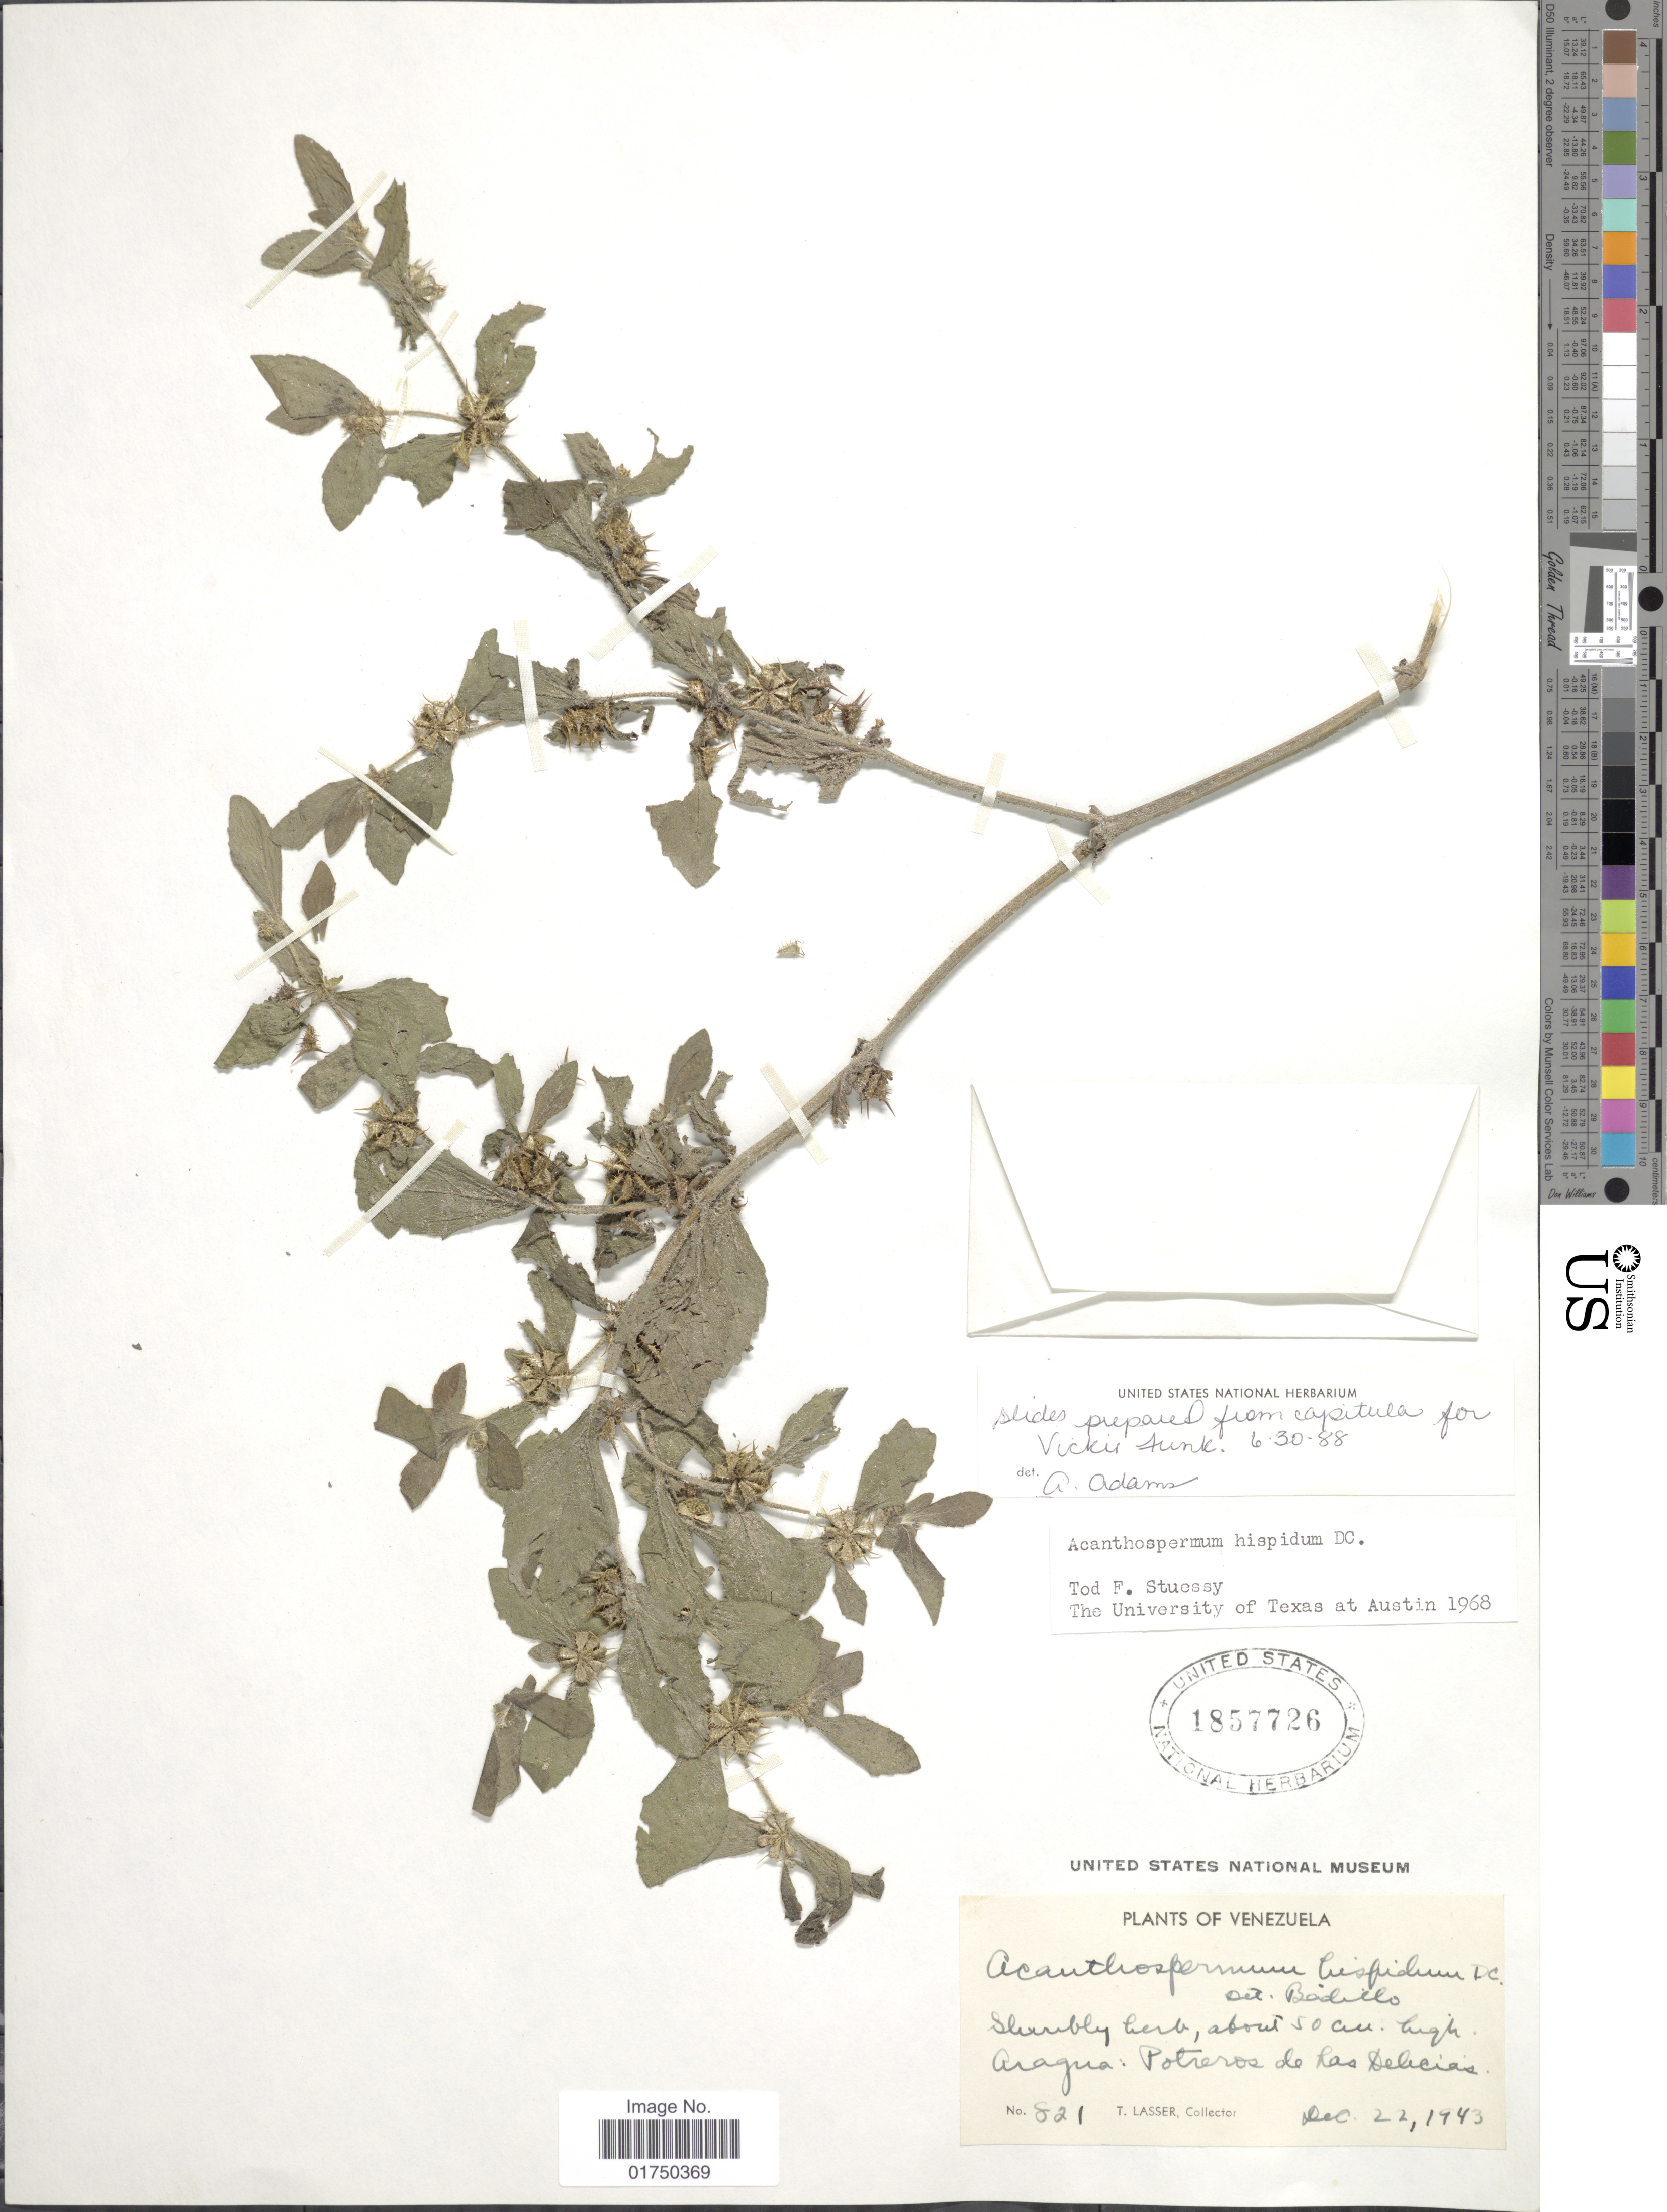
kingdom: Plantae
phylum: Tracheophyta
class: Magnoliopsida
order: Asterales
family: Asteraceae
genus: Acanthospermum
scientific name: Acanthospermum hispidum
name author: DC.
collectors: T. Lasser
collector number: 821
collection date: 1943-12-22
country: Venezuela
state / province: Aragua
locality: Aragua: Potreros de Las Delicias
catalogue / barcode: US 1857726